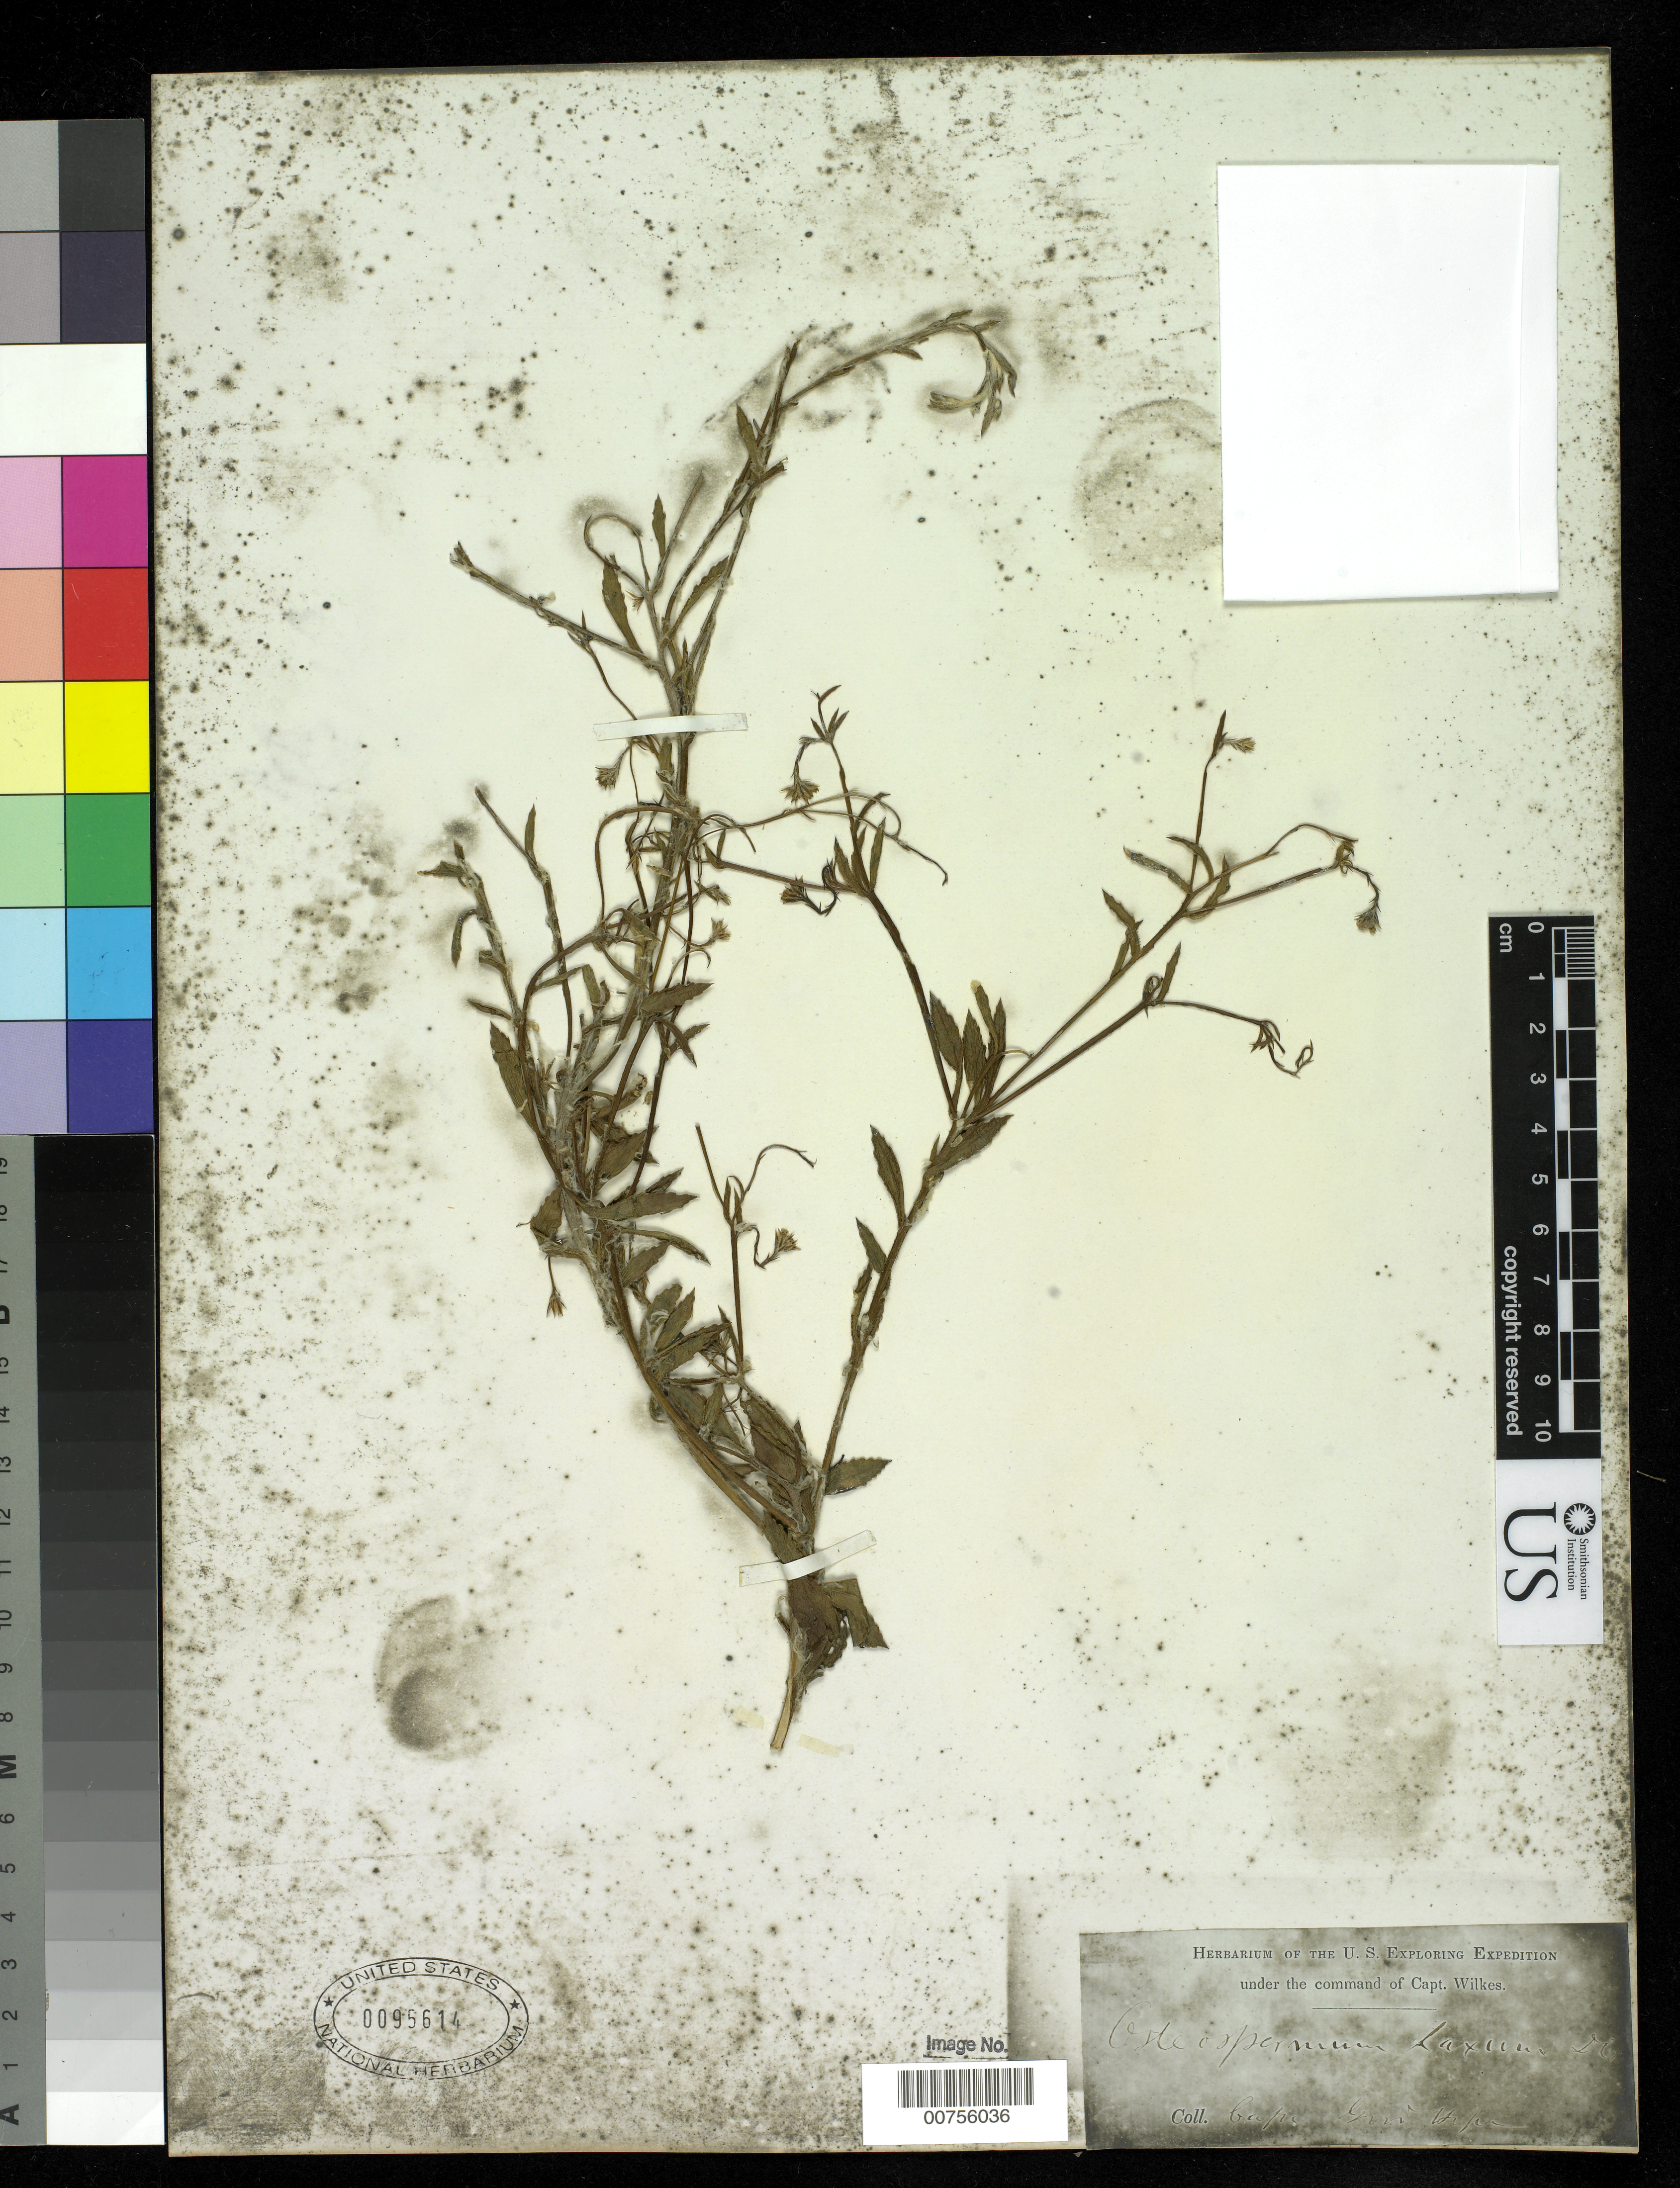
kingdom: Plantae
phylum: Tracheophyta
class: Magnoliopsida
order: Asterales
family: Asteraceae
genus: Osteospermum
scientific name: Osteospermum ciliatum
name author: P.J. Bergius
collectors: Wilkes Explor. Exped.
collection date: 1838/1842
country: South Africa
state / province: Western Cape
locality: Cape of Good Hope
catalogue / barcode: US 95614